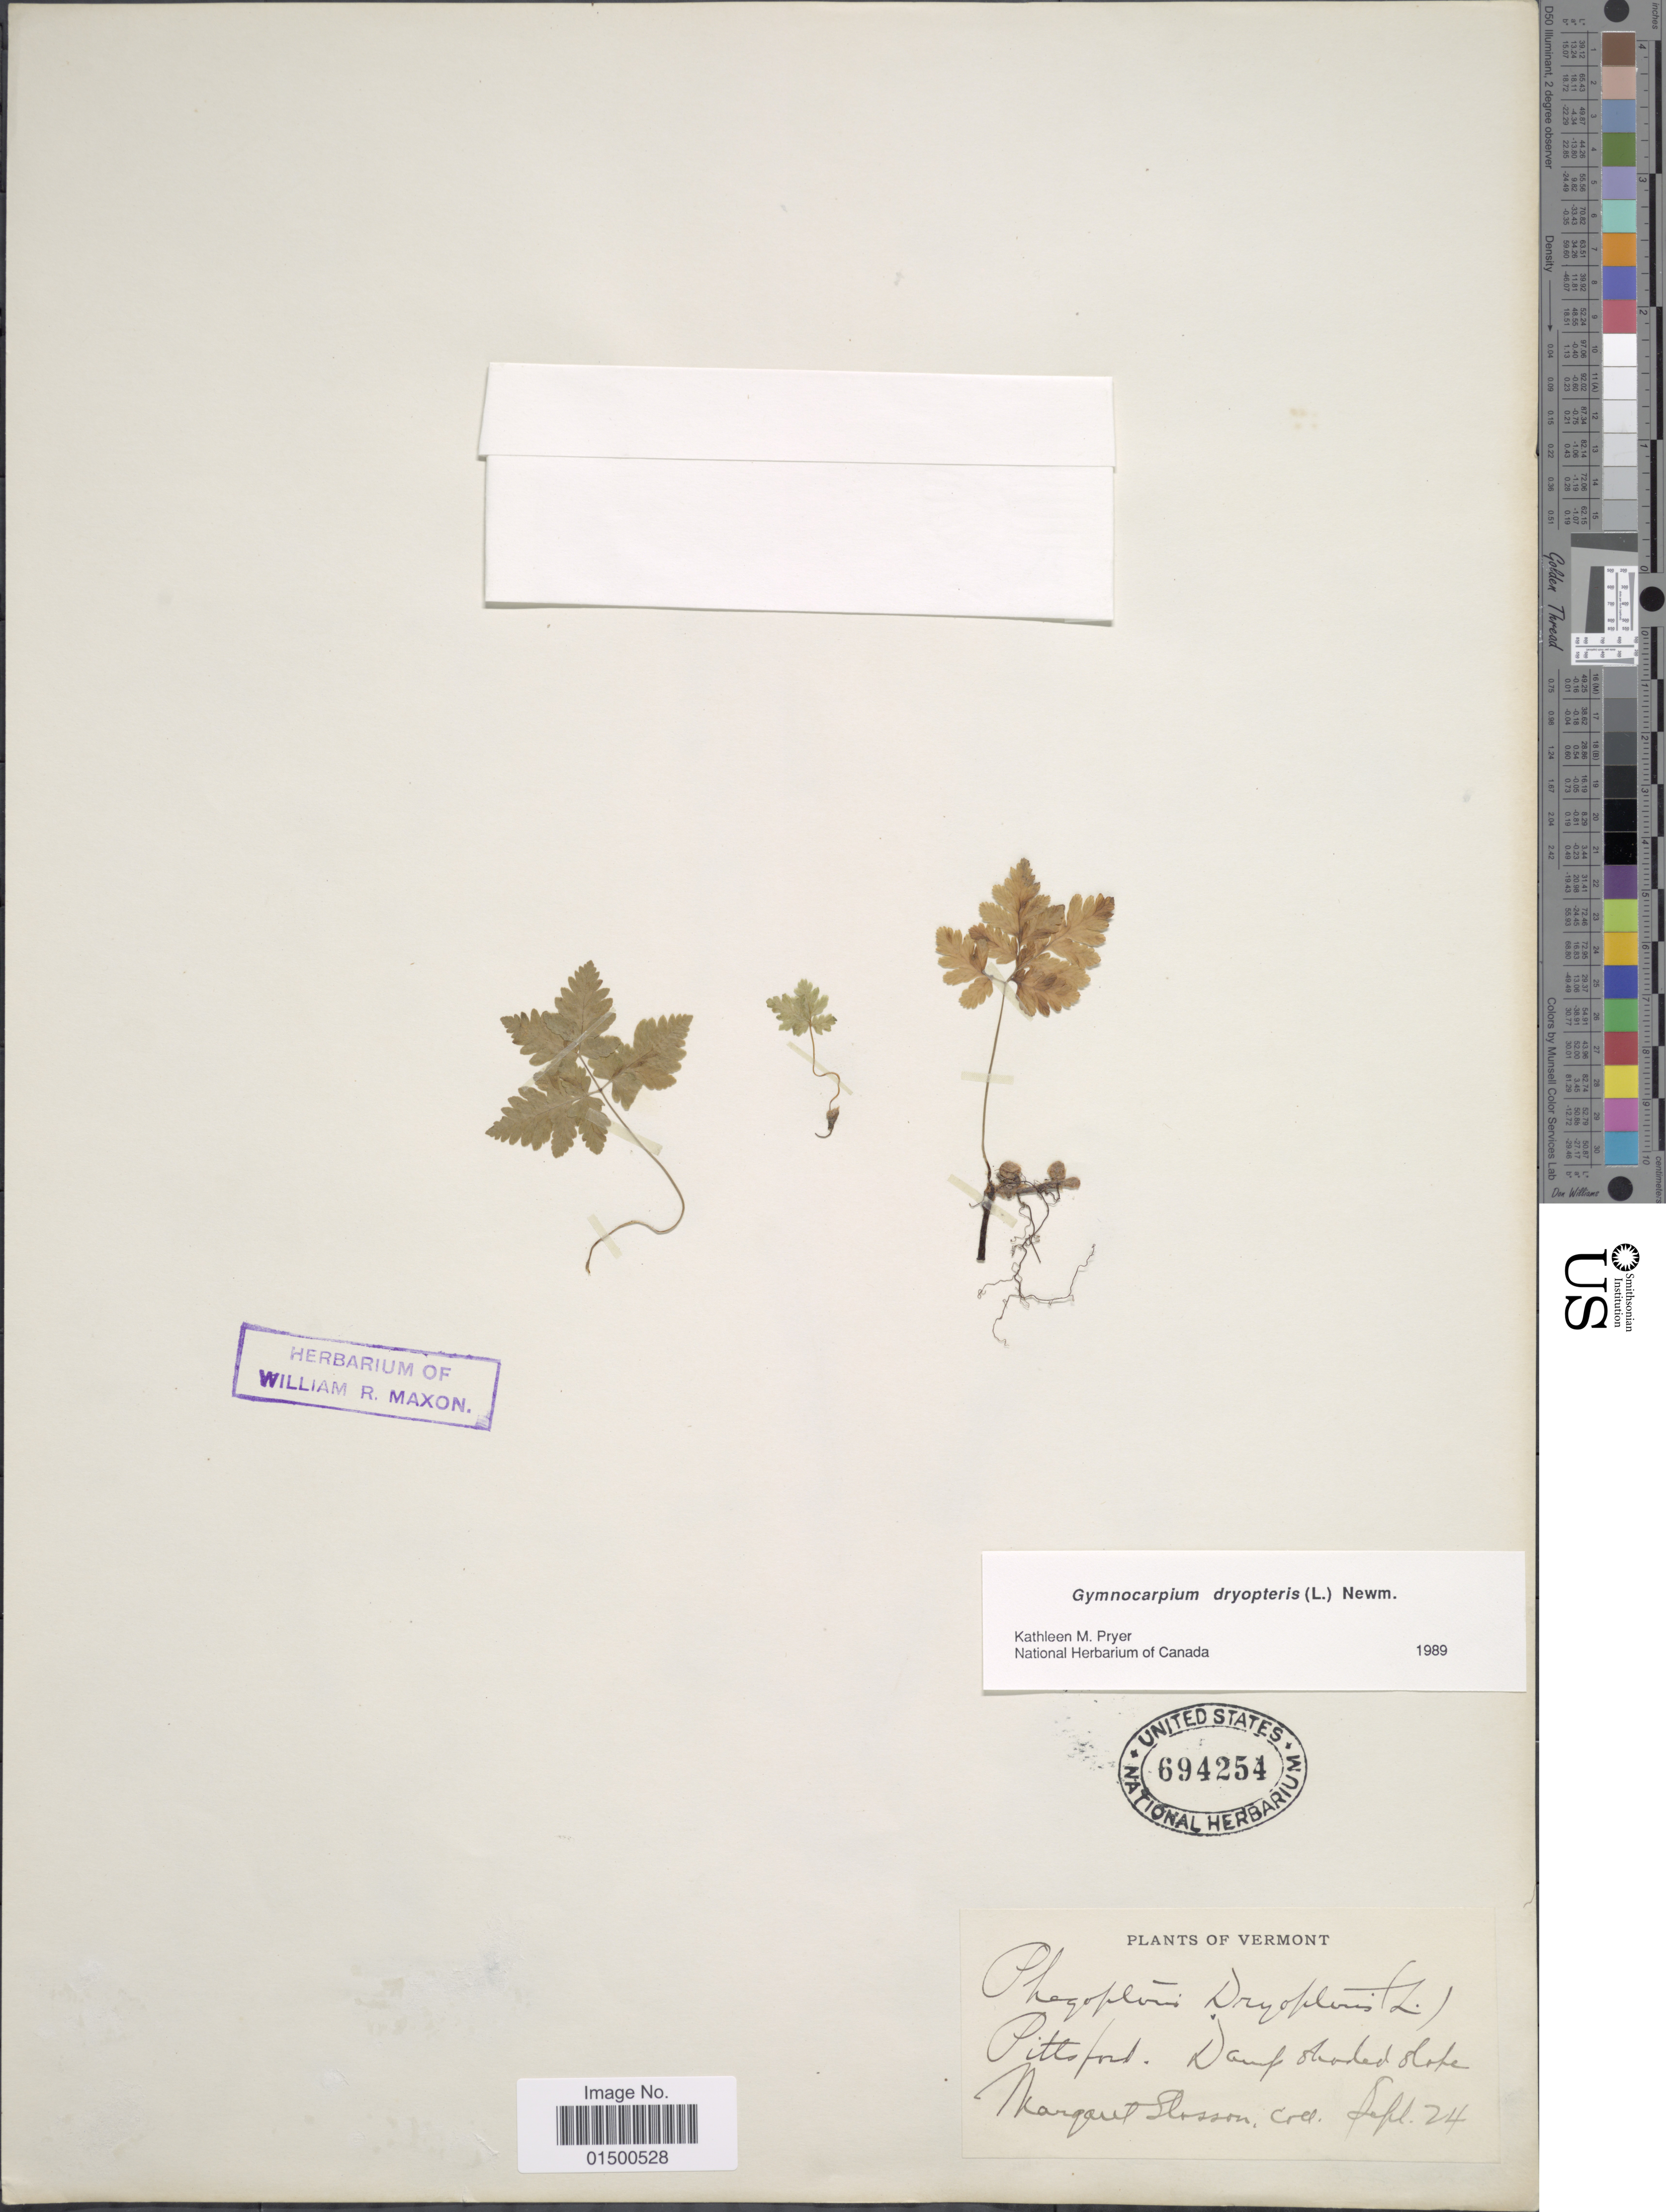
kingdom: Plantae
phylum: Tracheophyta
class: Polypodiopsida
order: Polypodiales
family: Cystopteridaceae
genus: Gymnocarpium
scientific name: Gymnocarpium dryopteris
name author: (L.) Newman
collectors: M. Slosson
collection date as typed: Transcribed d/m/y: /9/24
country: United States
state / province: Vermont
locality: Pittsford, damp shaded slope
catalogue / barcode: US 694254